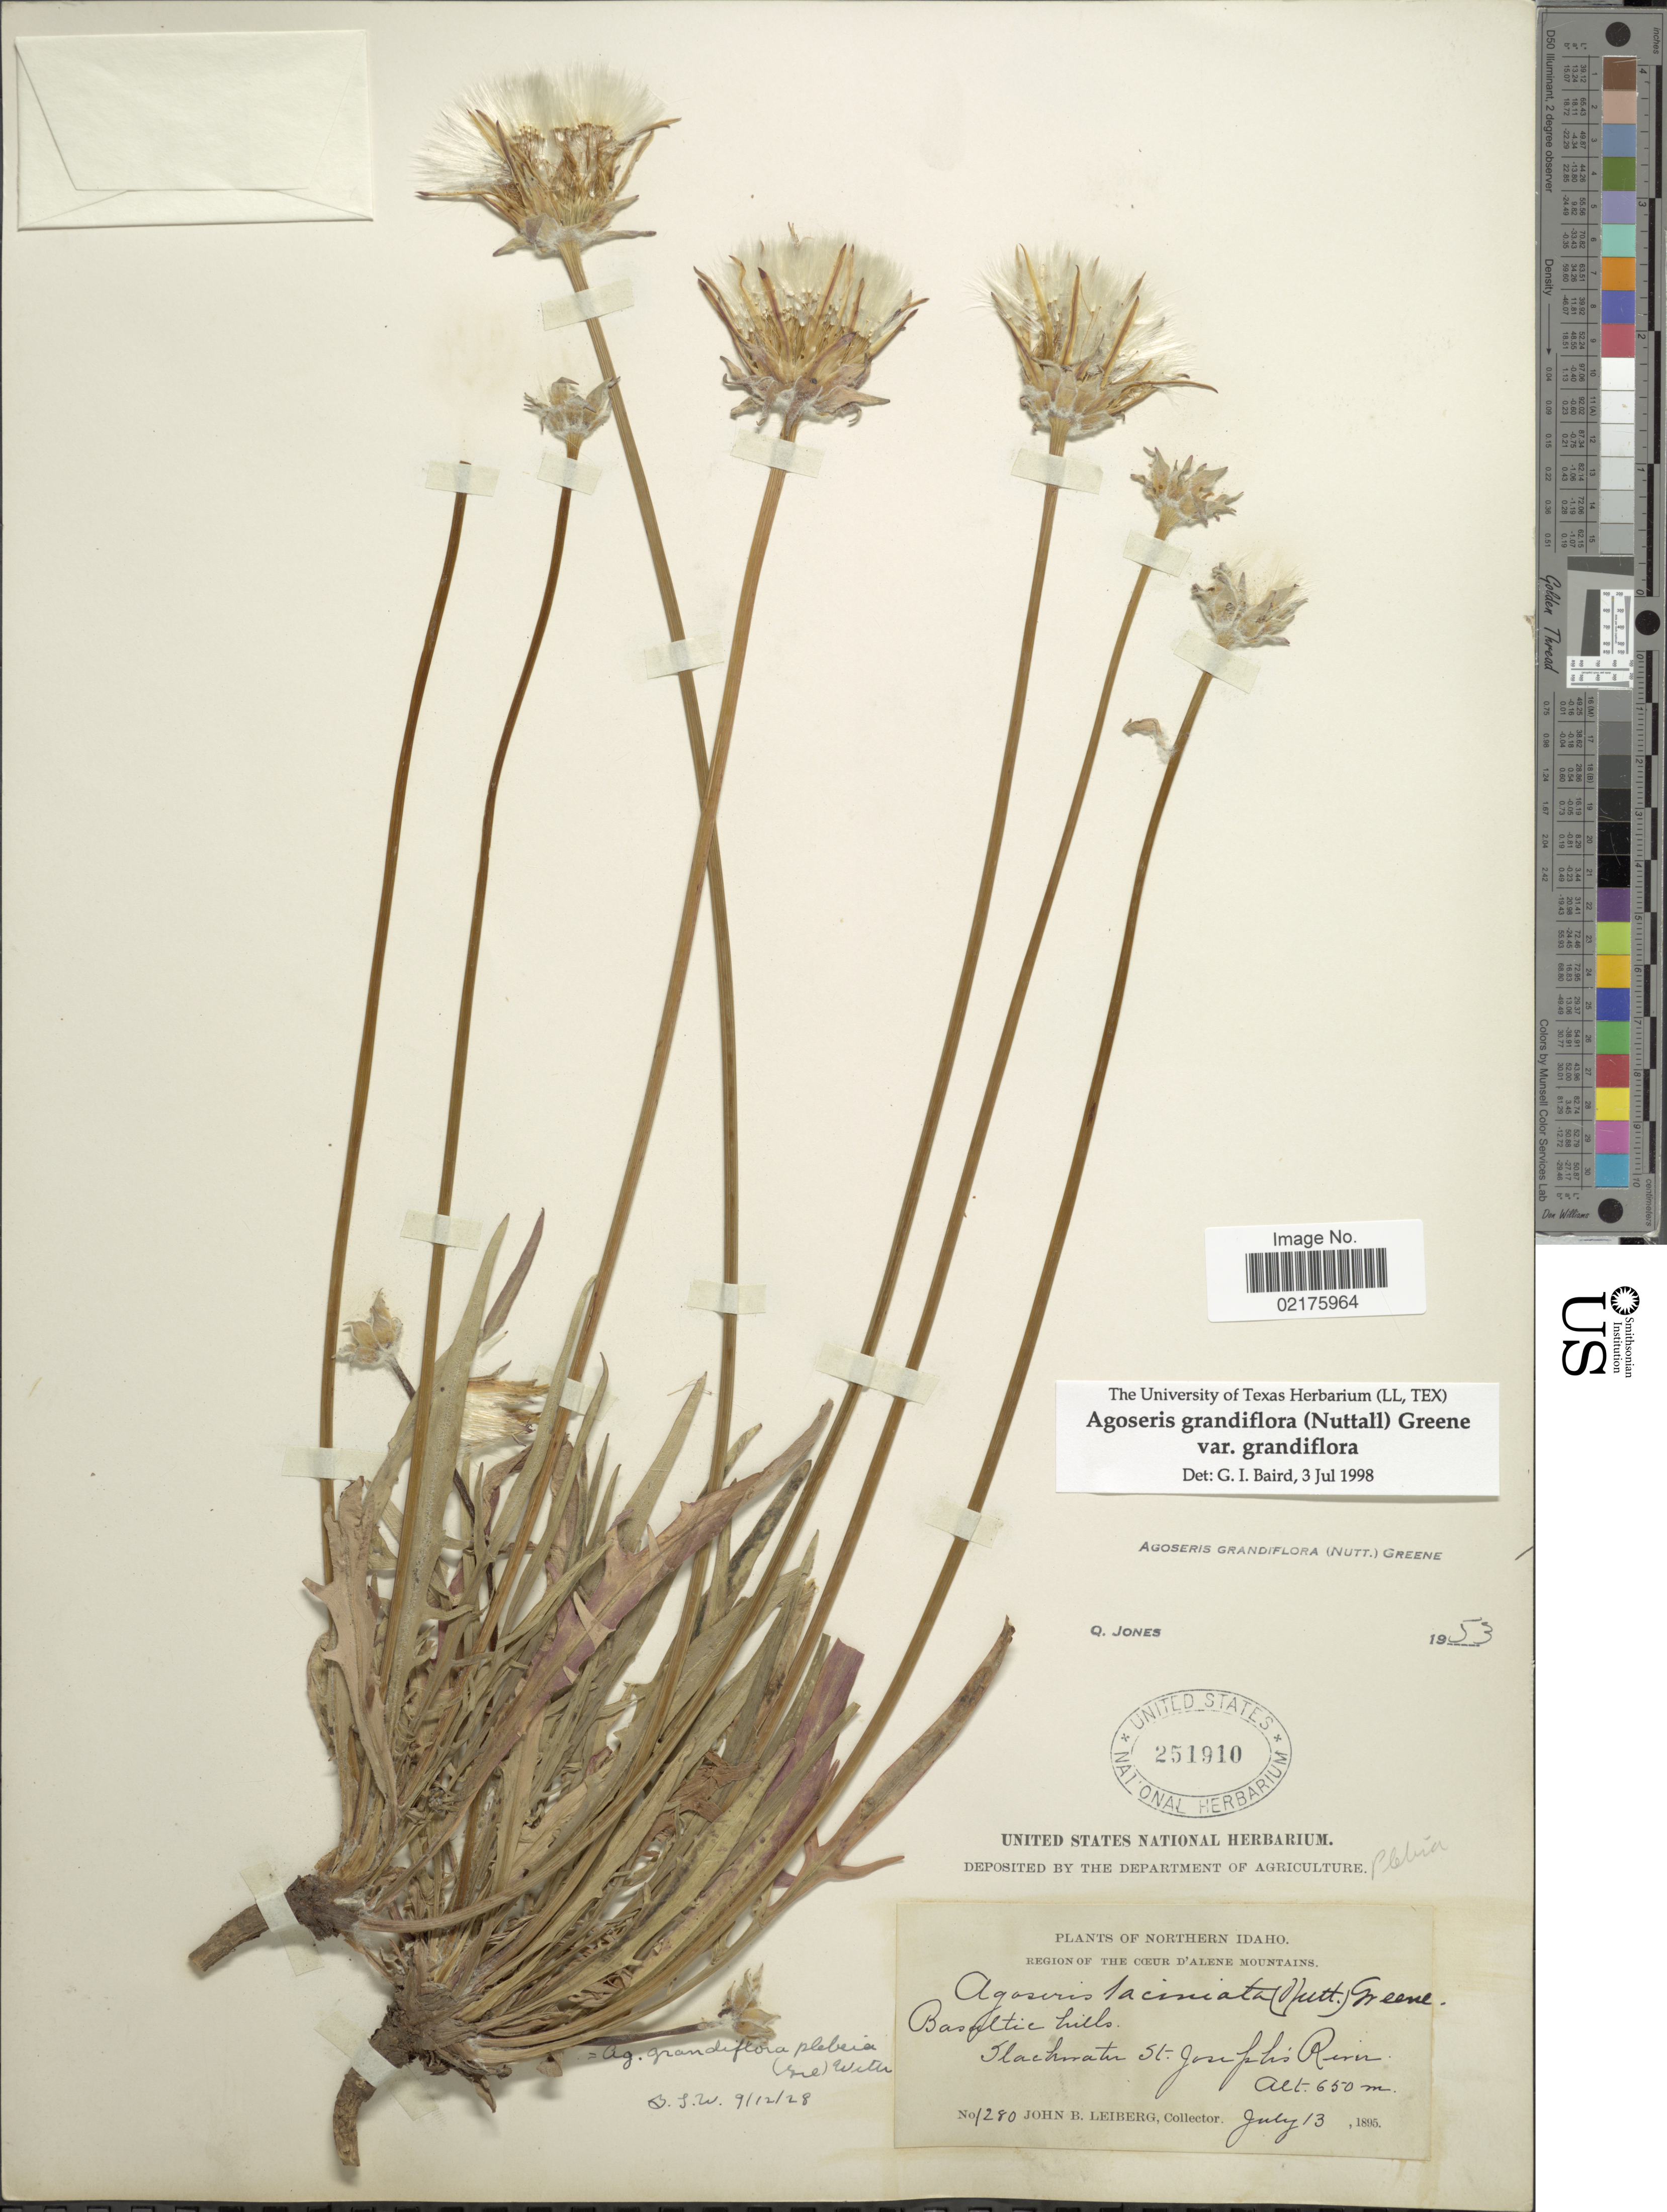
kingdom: Plantae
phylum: Tracheophyta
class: Magnoliopsida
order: Asterales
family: Asteraceae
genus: Agoseris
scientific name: Agoseris grandiflora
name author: (Nutt.) Greene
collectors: J. B. Leiberg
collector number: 1280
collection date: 1895-07-13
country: United States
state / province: Idaho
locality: Northern Idaho, Basaltic hills, Coeur d'Alene Mountains, Slackwater, St. Joseph's, River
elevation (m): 650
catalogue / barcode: US 251910